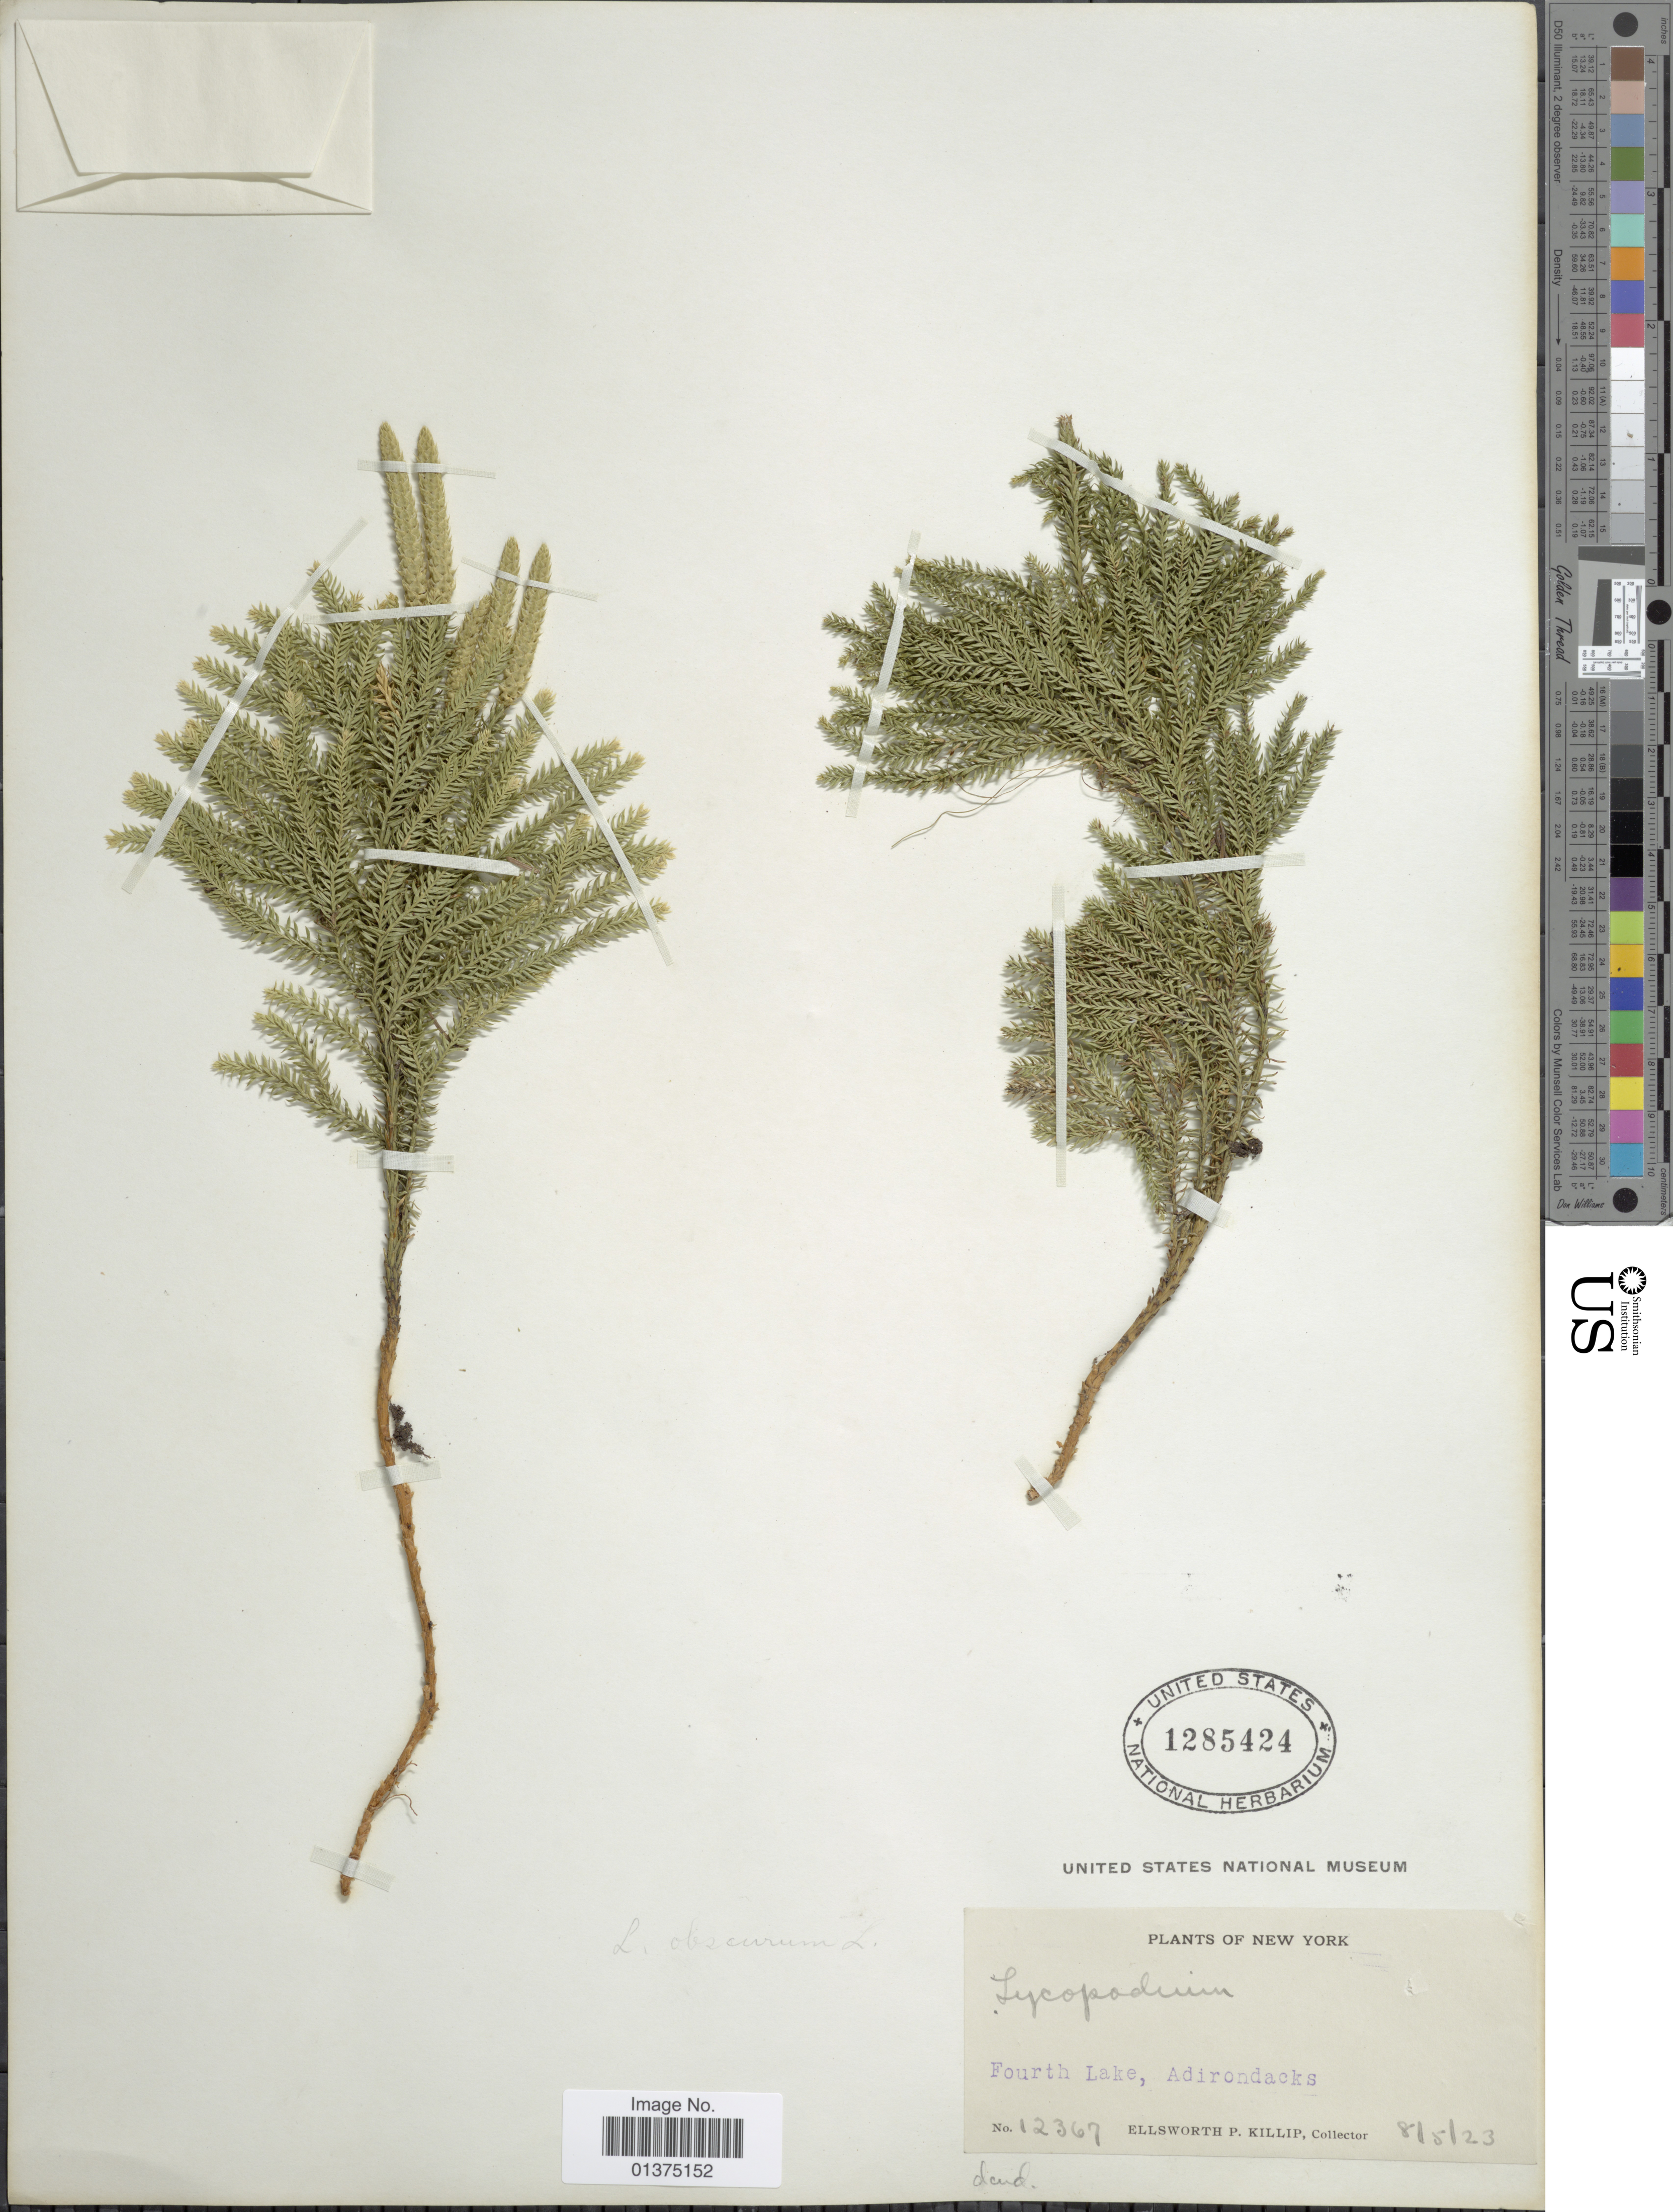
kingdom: Plantae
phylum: Tracheophyta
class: Lycopodiopsida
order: Lycopodiales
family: Lycopodiaceae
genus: Dendrolycopodium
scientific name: Dendrolycopodium dendroideum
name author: (Michx.) A. Haines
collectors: E. P. Killip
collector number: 12367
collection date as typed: Transcribed d/m/y: 8/5/23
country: United States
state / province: New York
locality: Fouth lake, Adirondacks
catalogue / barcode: US 1285424